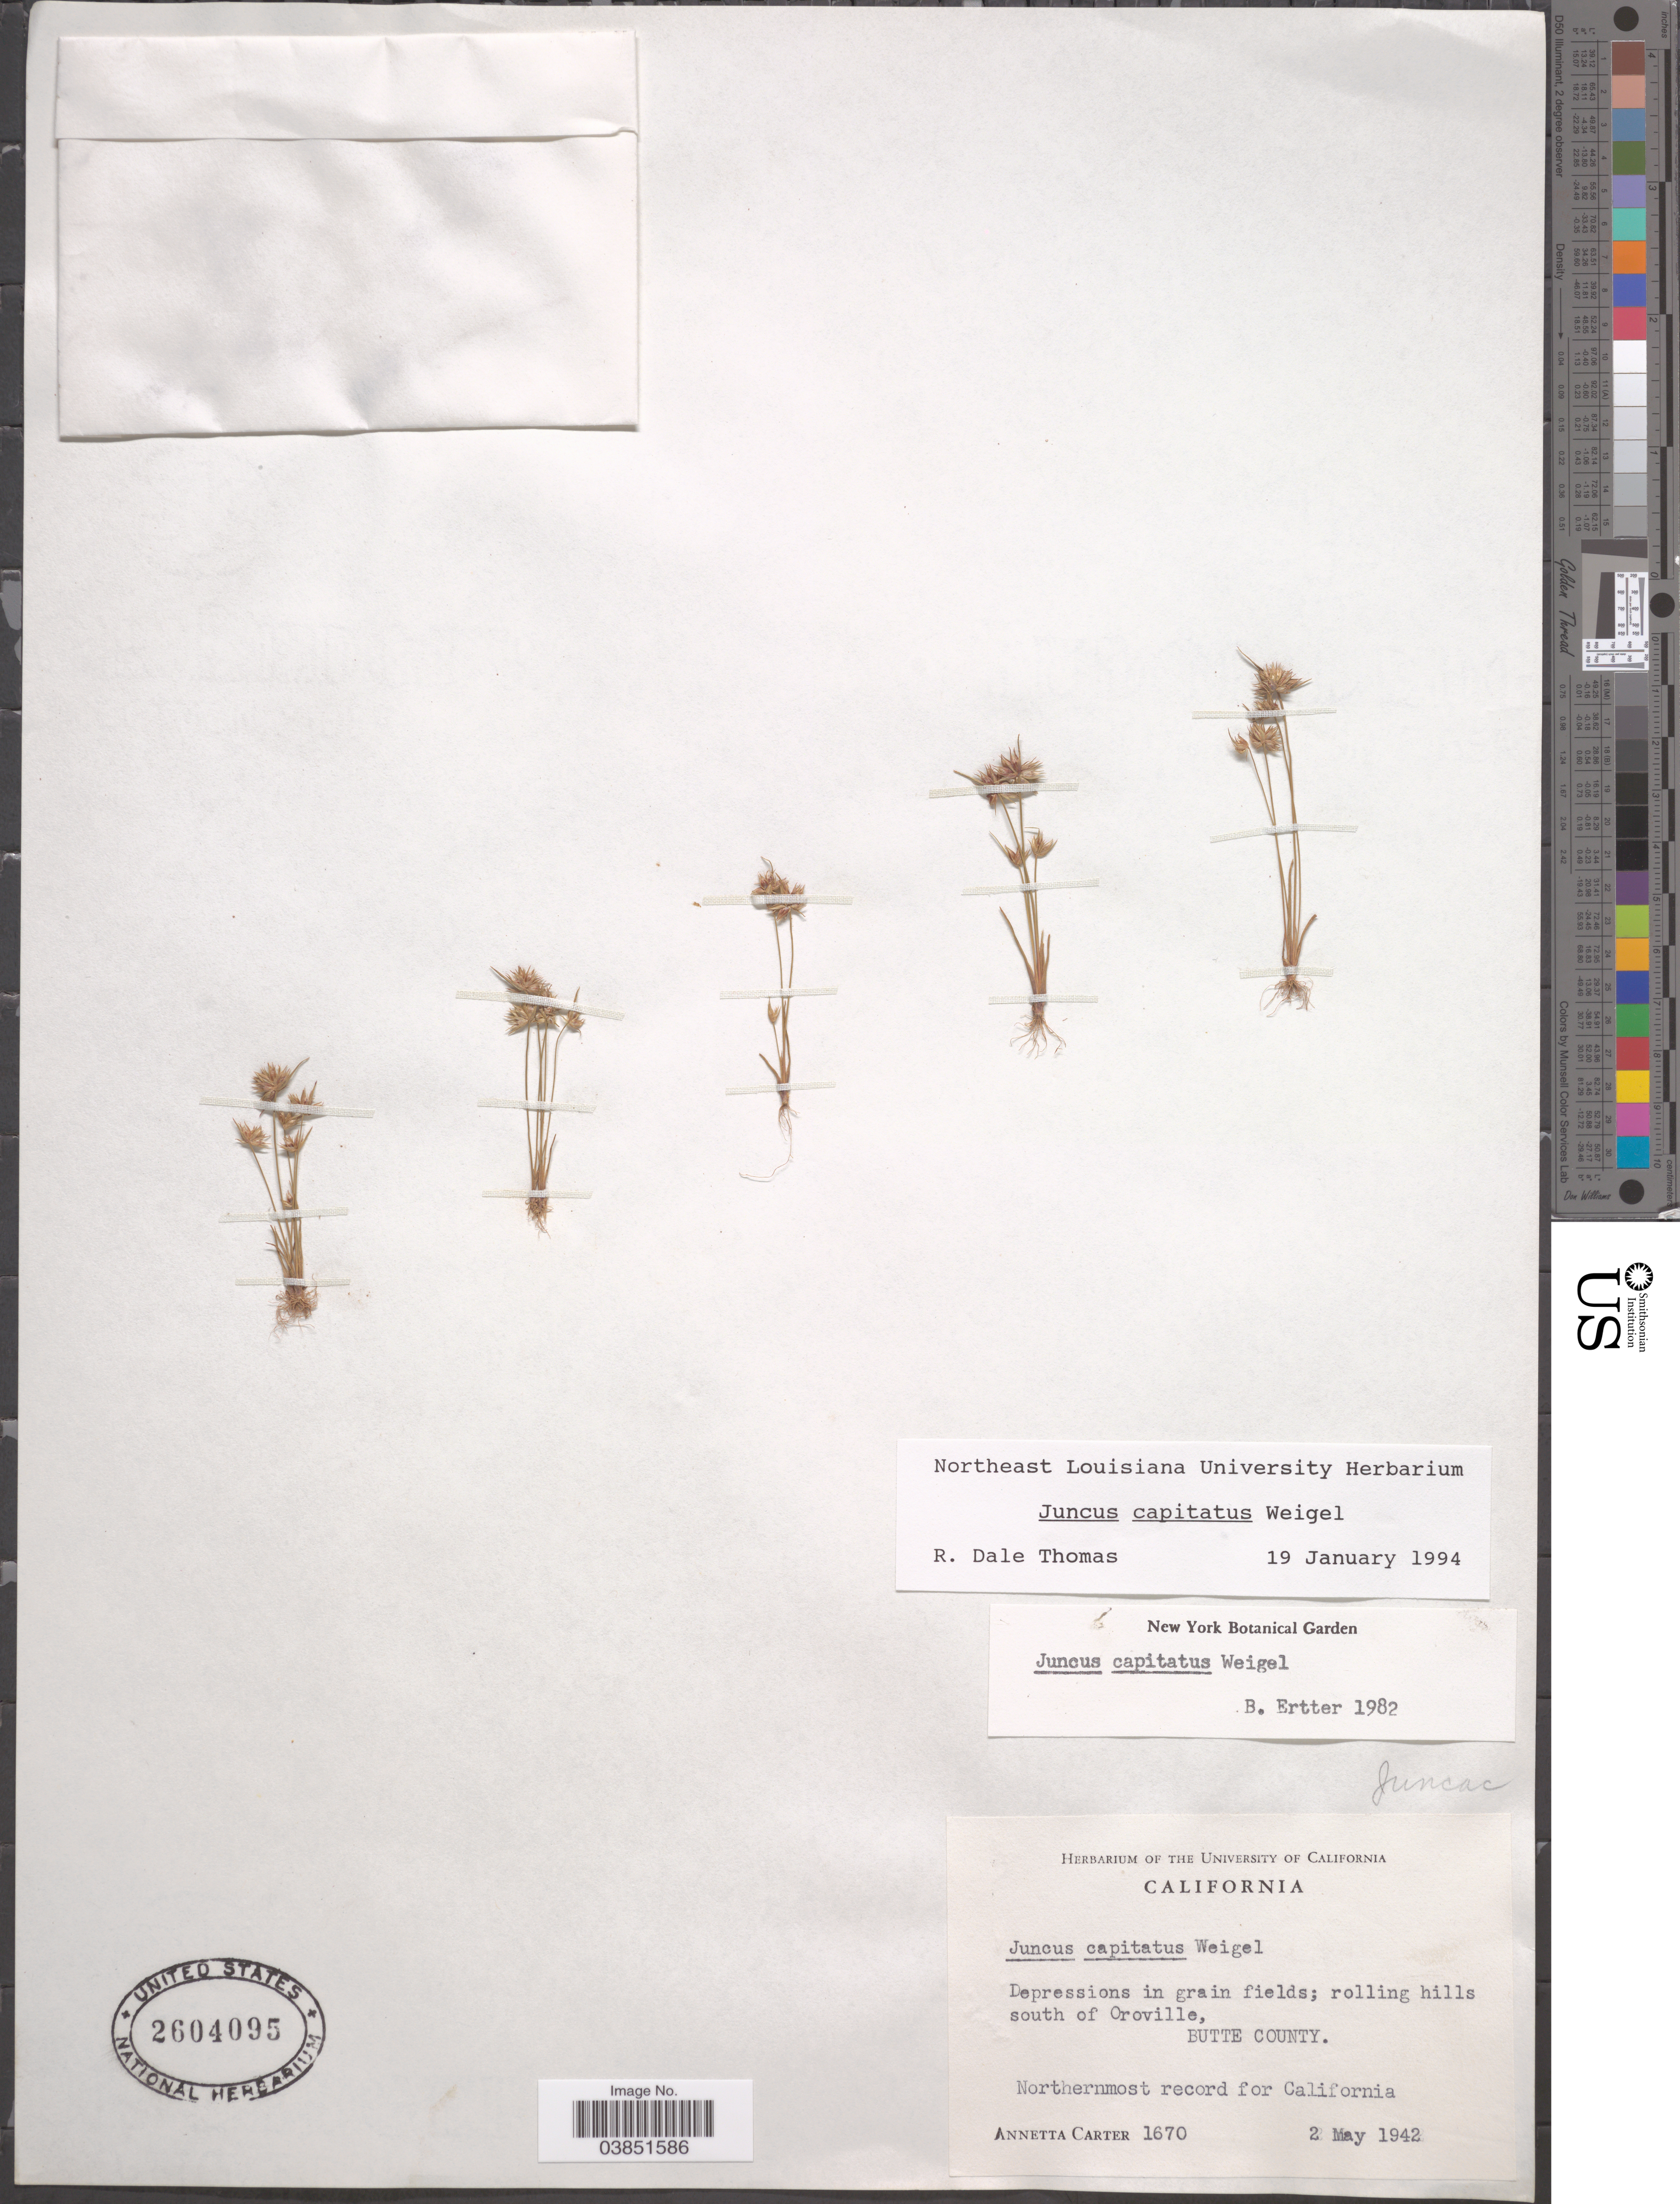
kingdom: Plantae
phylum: Tracheophyta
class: Liliopsida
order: Poales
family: Juncaceae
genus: Juncus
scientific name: Juncus capitatus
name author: Weigel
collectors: A. Carter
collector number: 1670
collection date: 1942-05-02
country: United States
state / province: California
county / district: Butte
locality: South of Oroville, Butte County. Northenmost record for California. [unsure placement]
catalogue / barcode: US 2604095